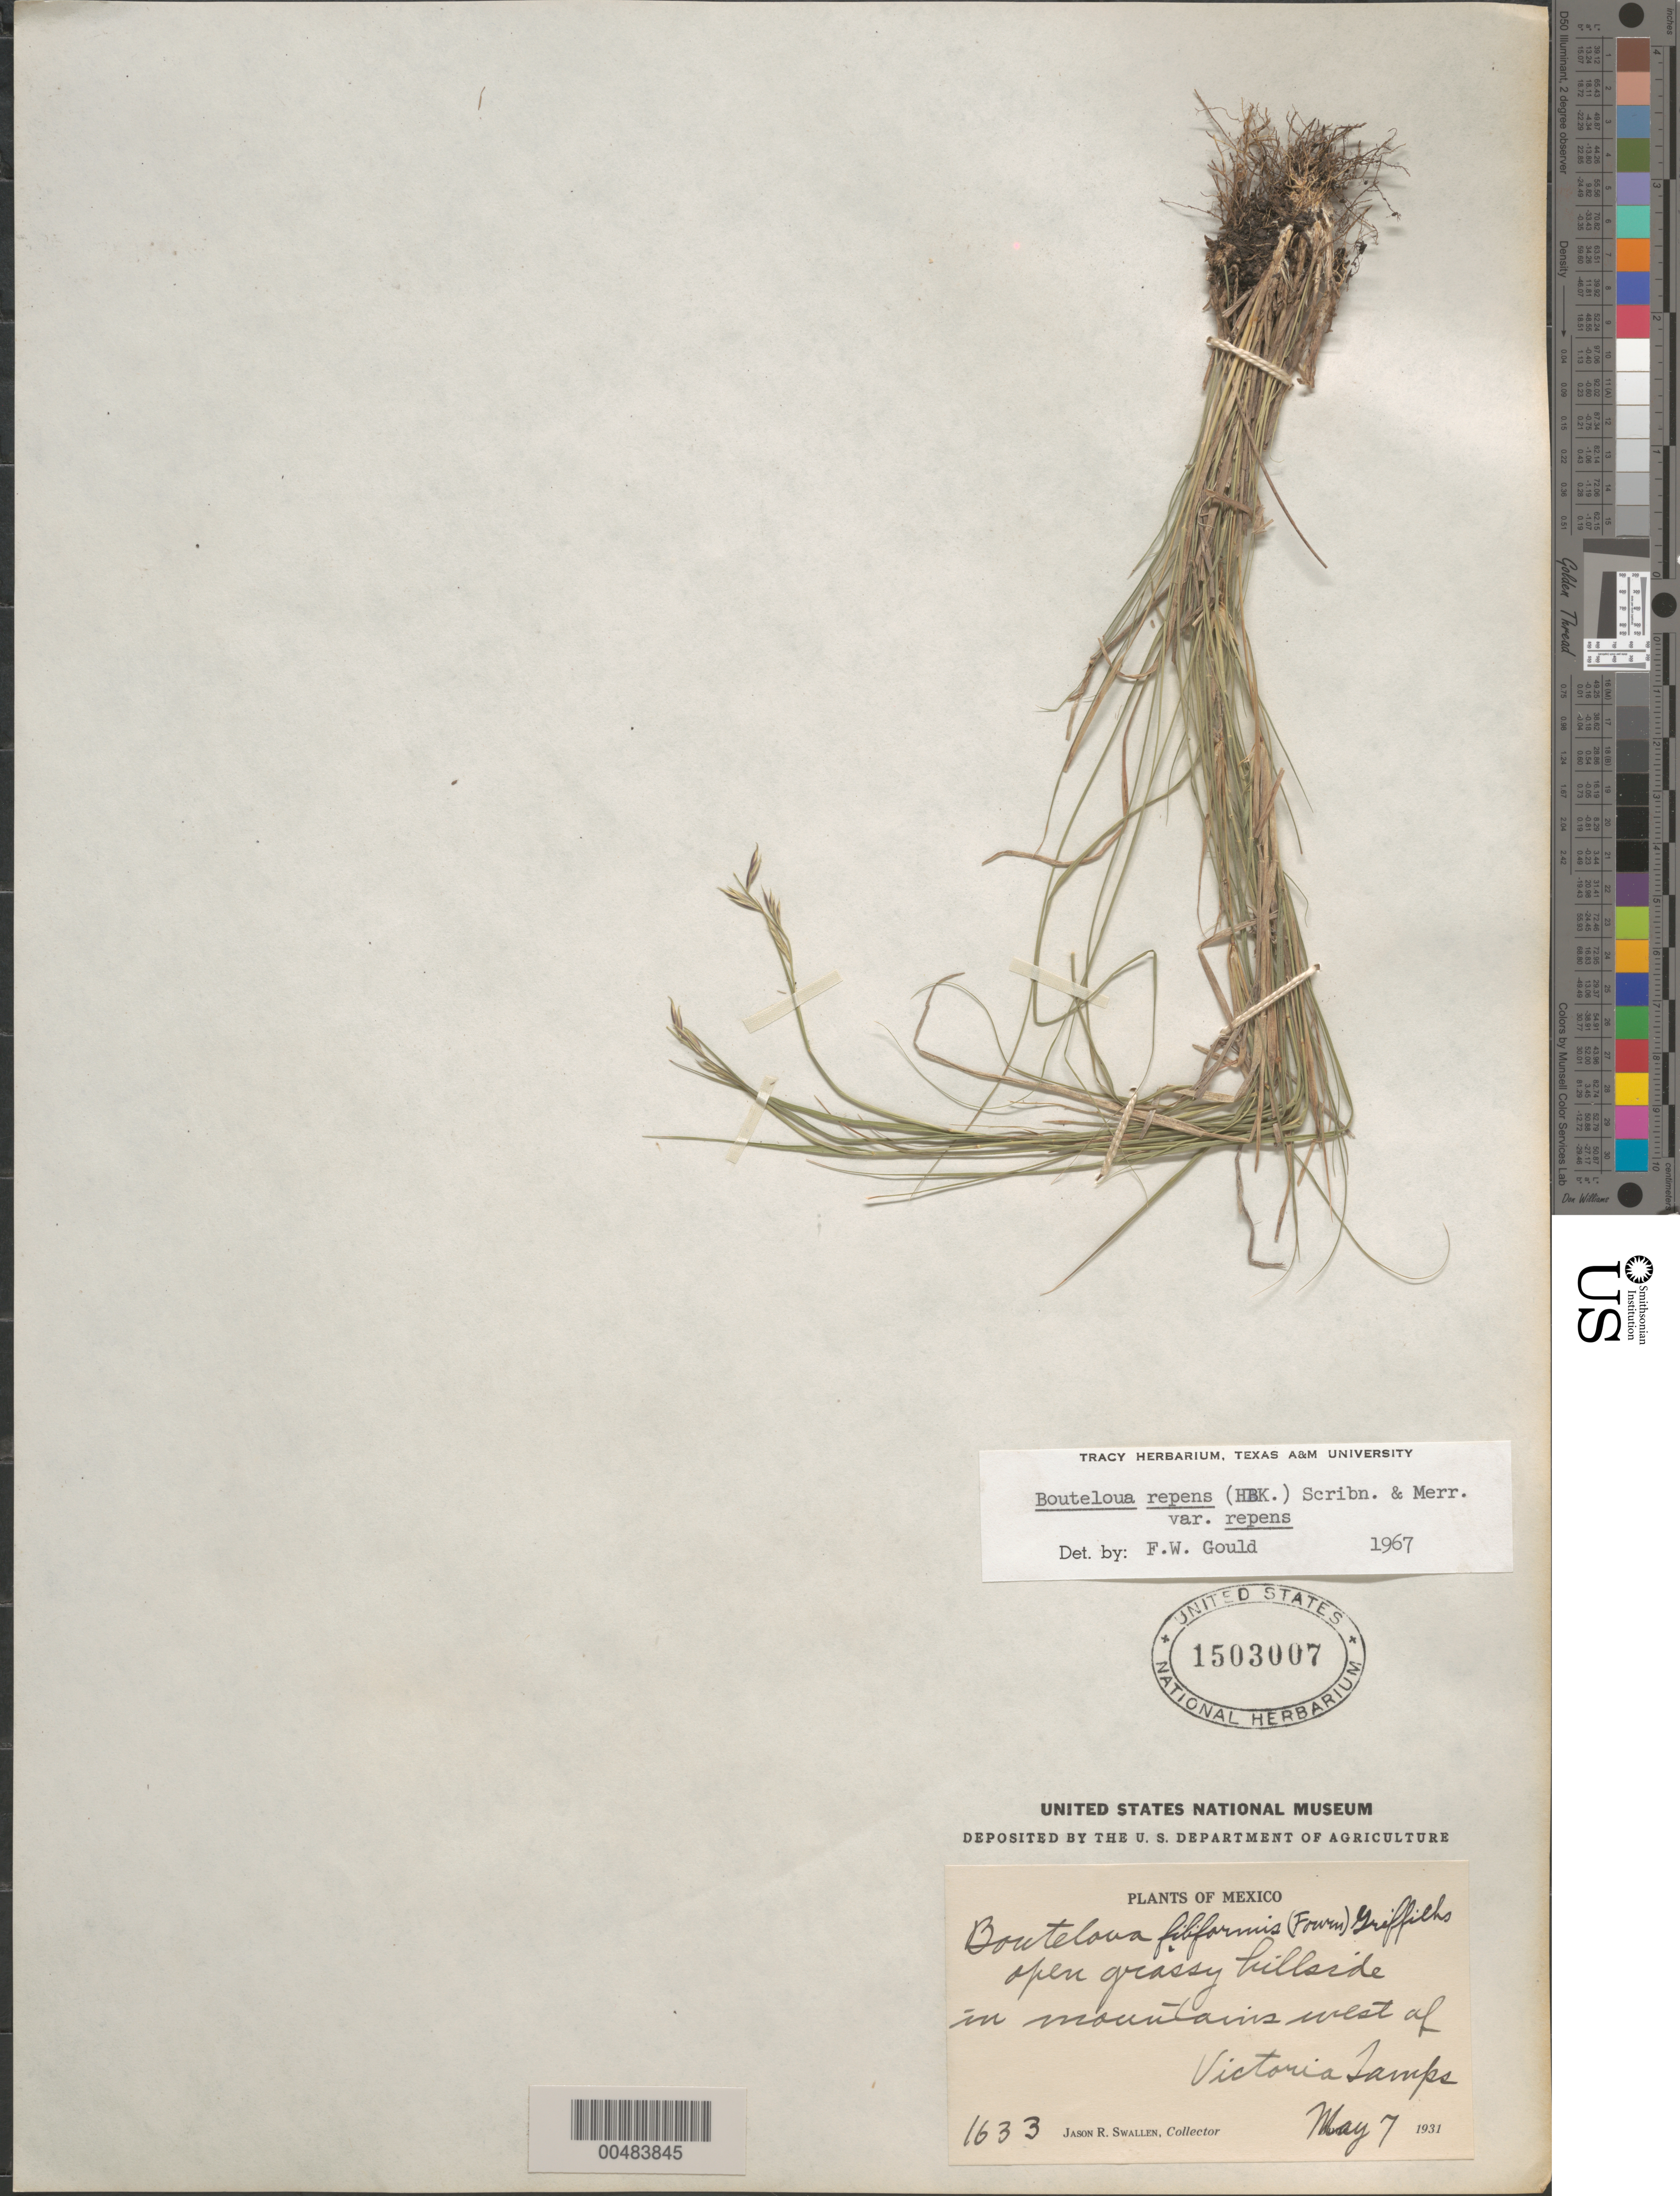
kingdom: Plantae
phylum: Tracheophyta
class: Liliopsida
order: Poales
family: Poaceae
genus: Bouteloua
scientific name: Bouteloua repens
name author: (Kunth) Scribn. & Merr.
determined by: Gould, F. W.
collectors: J. R. Swallen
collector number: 1633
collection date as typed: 7 May 1931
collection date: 1931-05-07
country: Mexico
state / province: Tamaulipas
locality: Mountains W of Victoria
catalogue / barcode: US 1503007